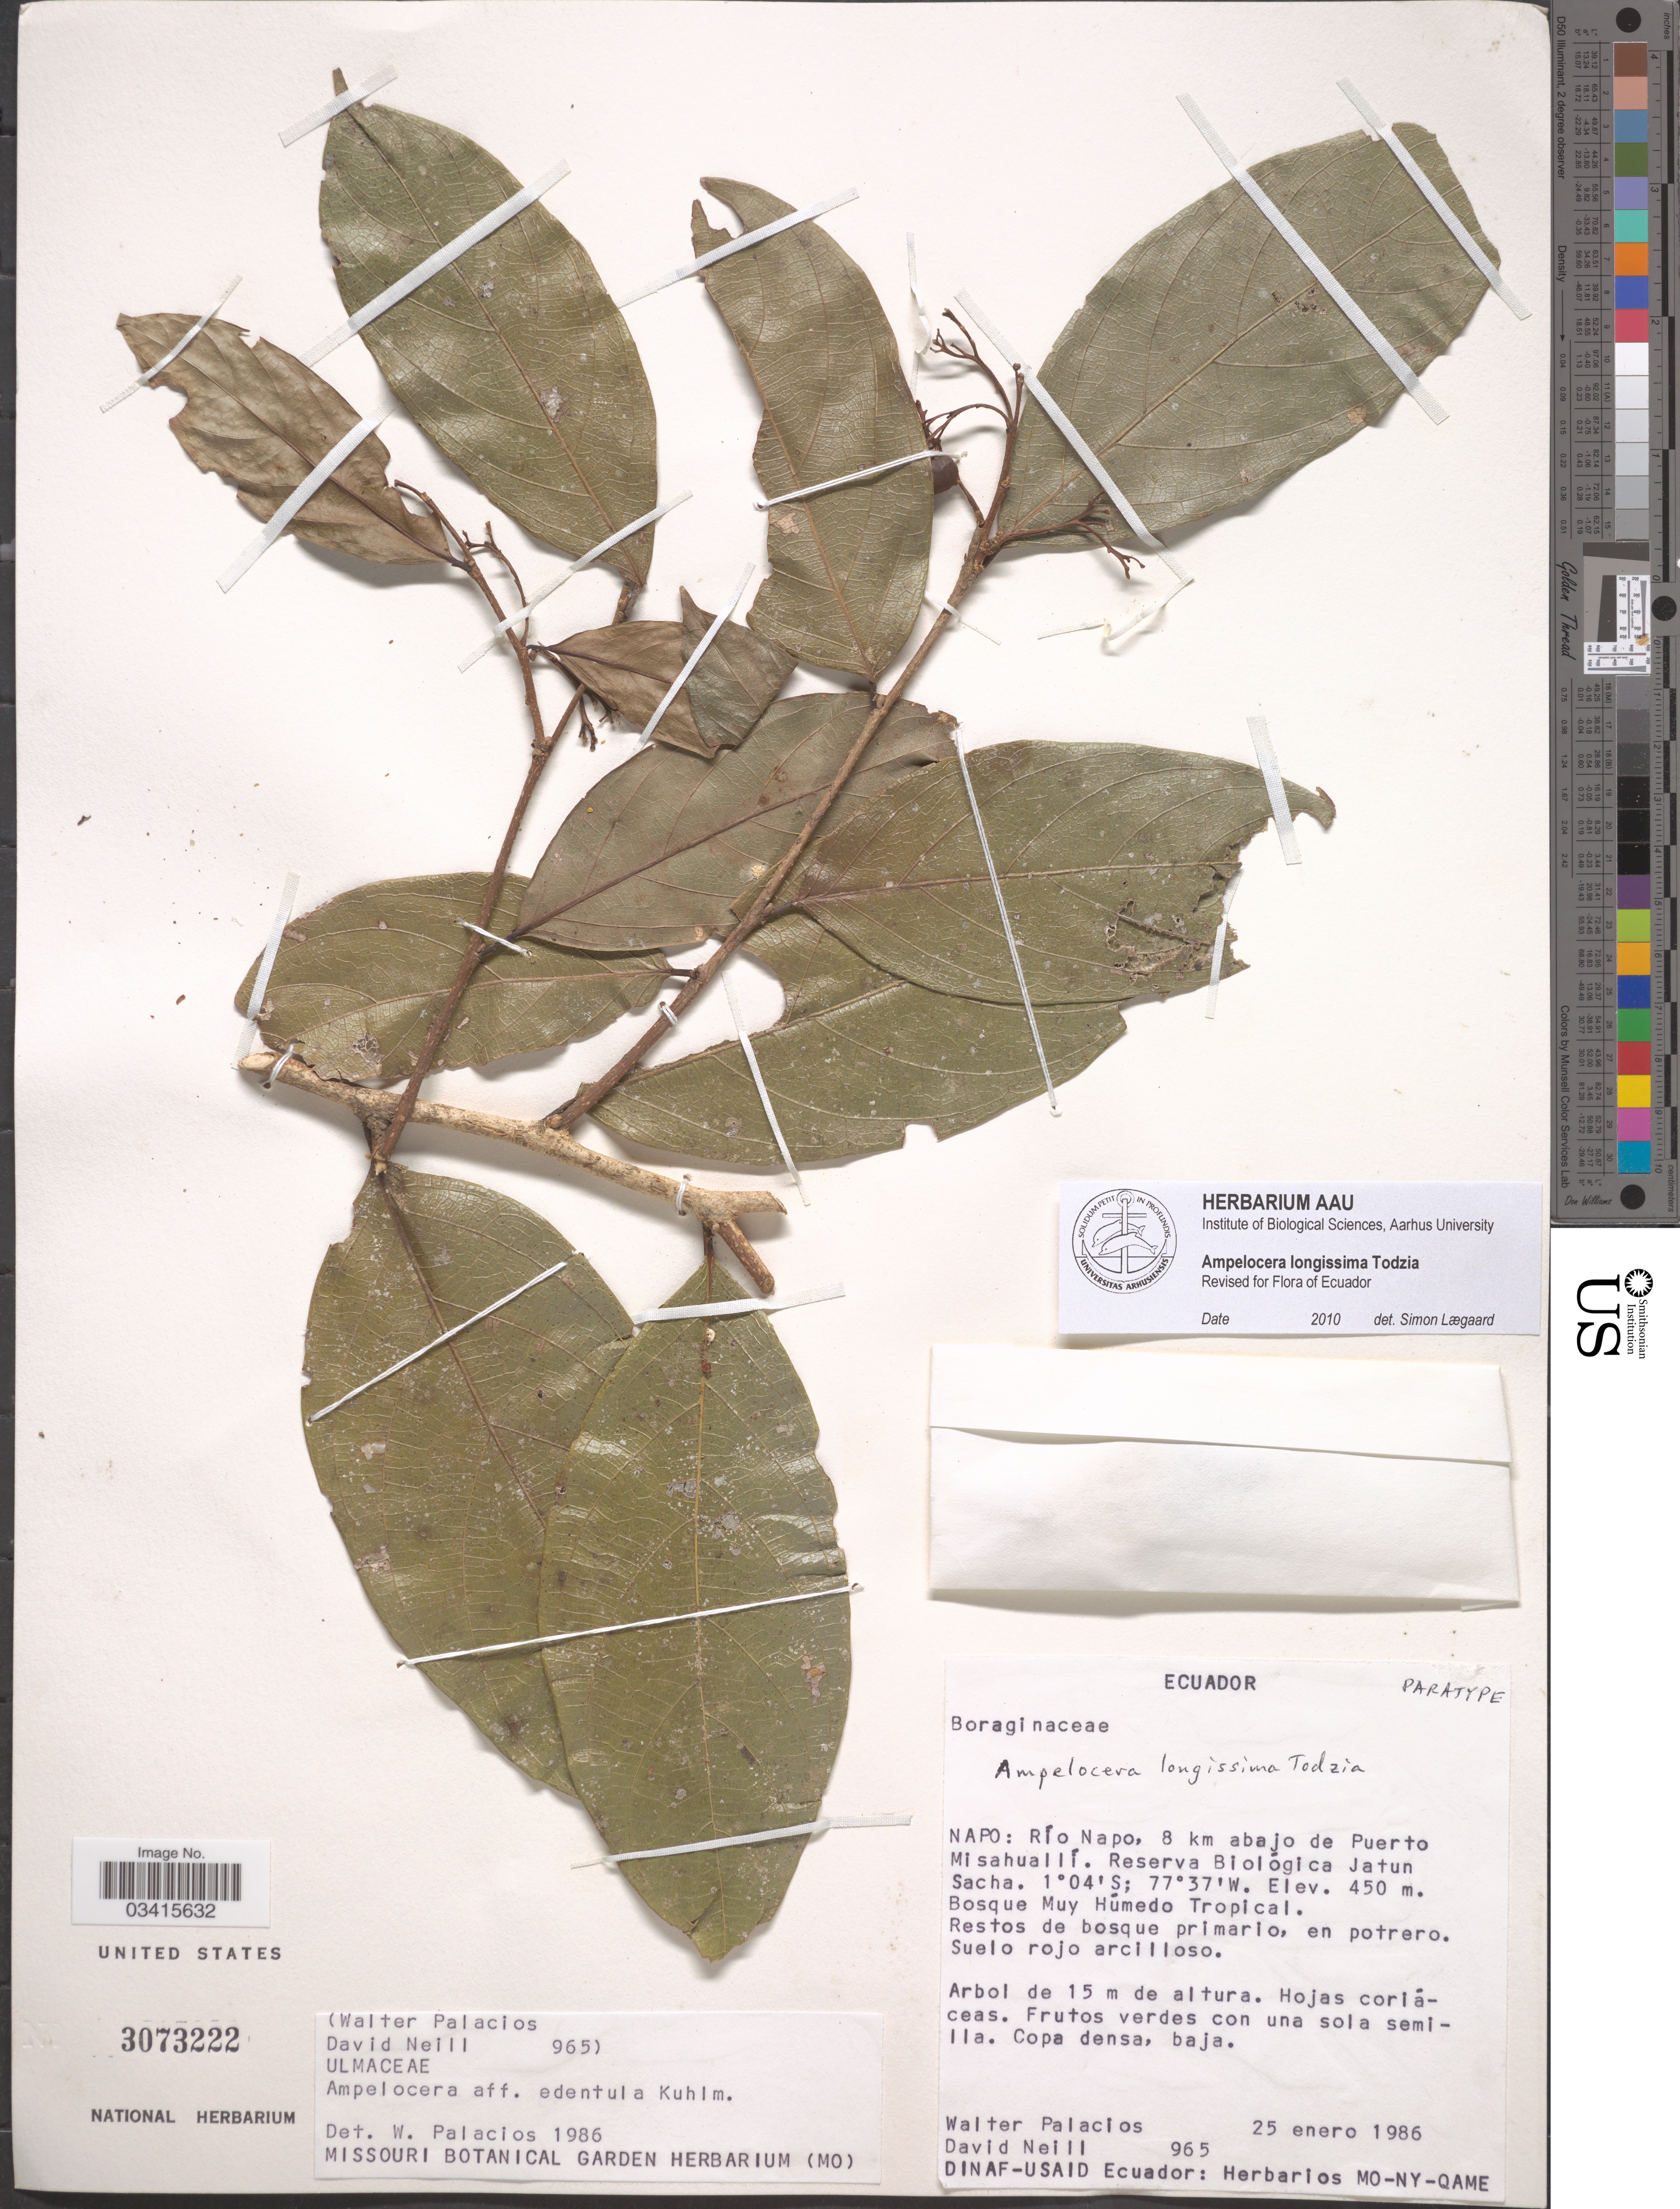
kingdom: Plantae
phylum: Tracheophyta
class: Magnoliopsida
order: Rosales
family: Cannabaceae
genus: Ampelocera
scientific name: Ampelocera longissima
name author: Todzia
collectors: W. Palacios & D. Neill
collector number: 965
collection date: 1986-01-25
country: Ecuador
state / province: Napo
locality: Río Napo, 8 km abajo de Puerto Misahuallí. Reserva Biológica Jatun Sacha.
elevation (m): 450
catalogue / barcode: US 3073222